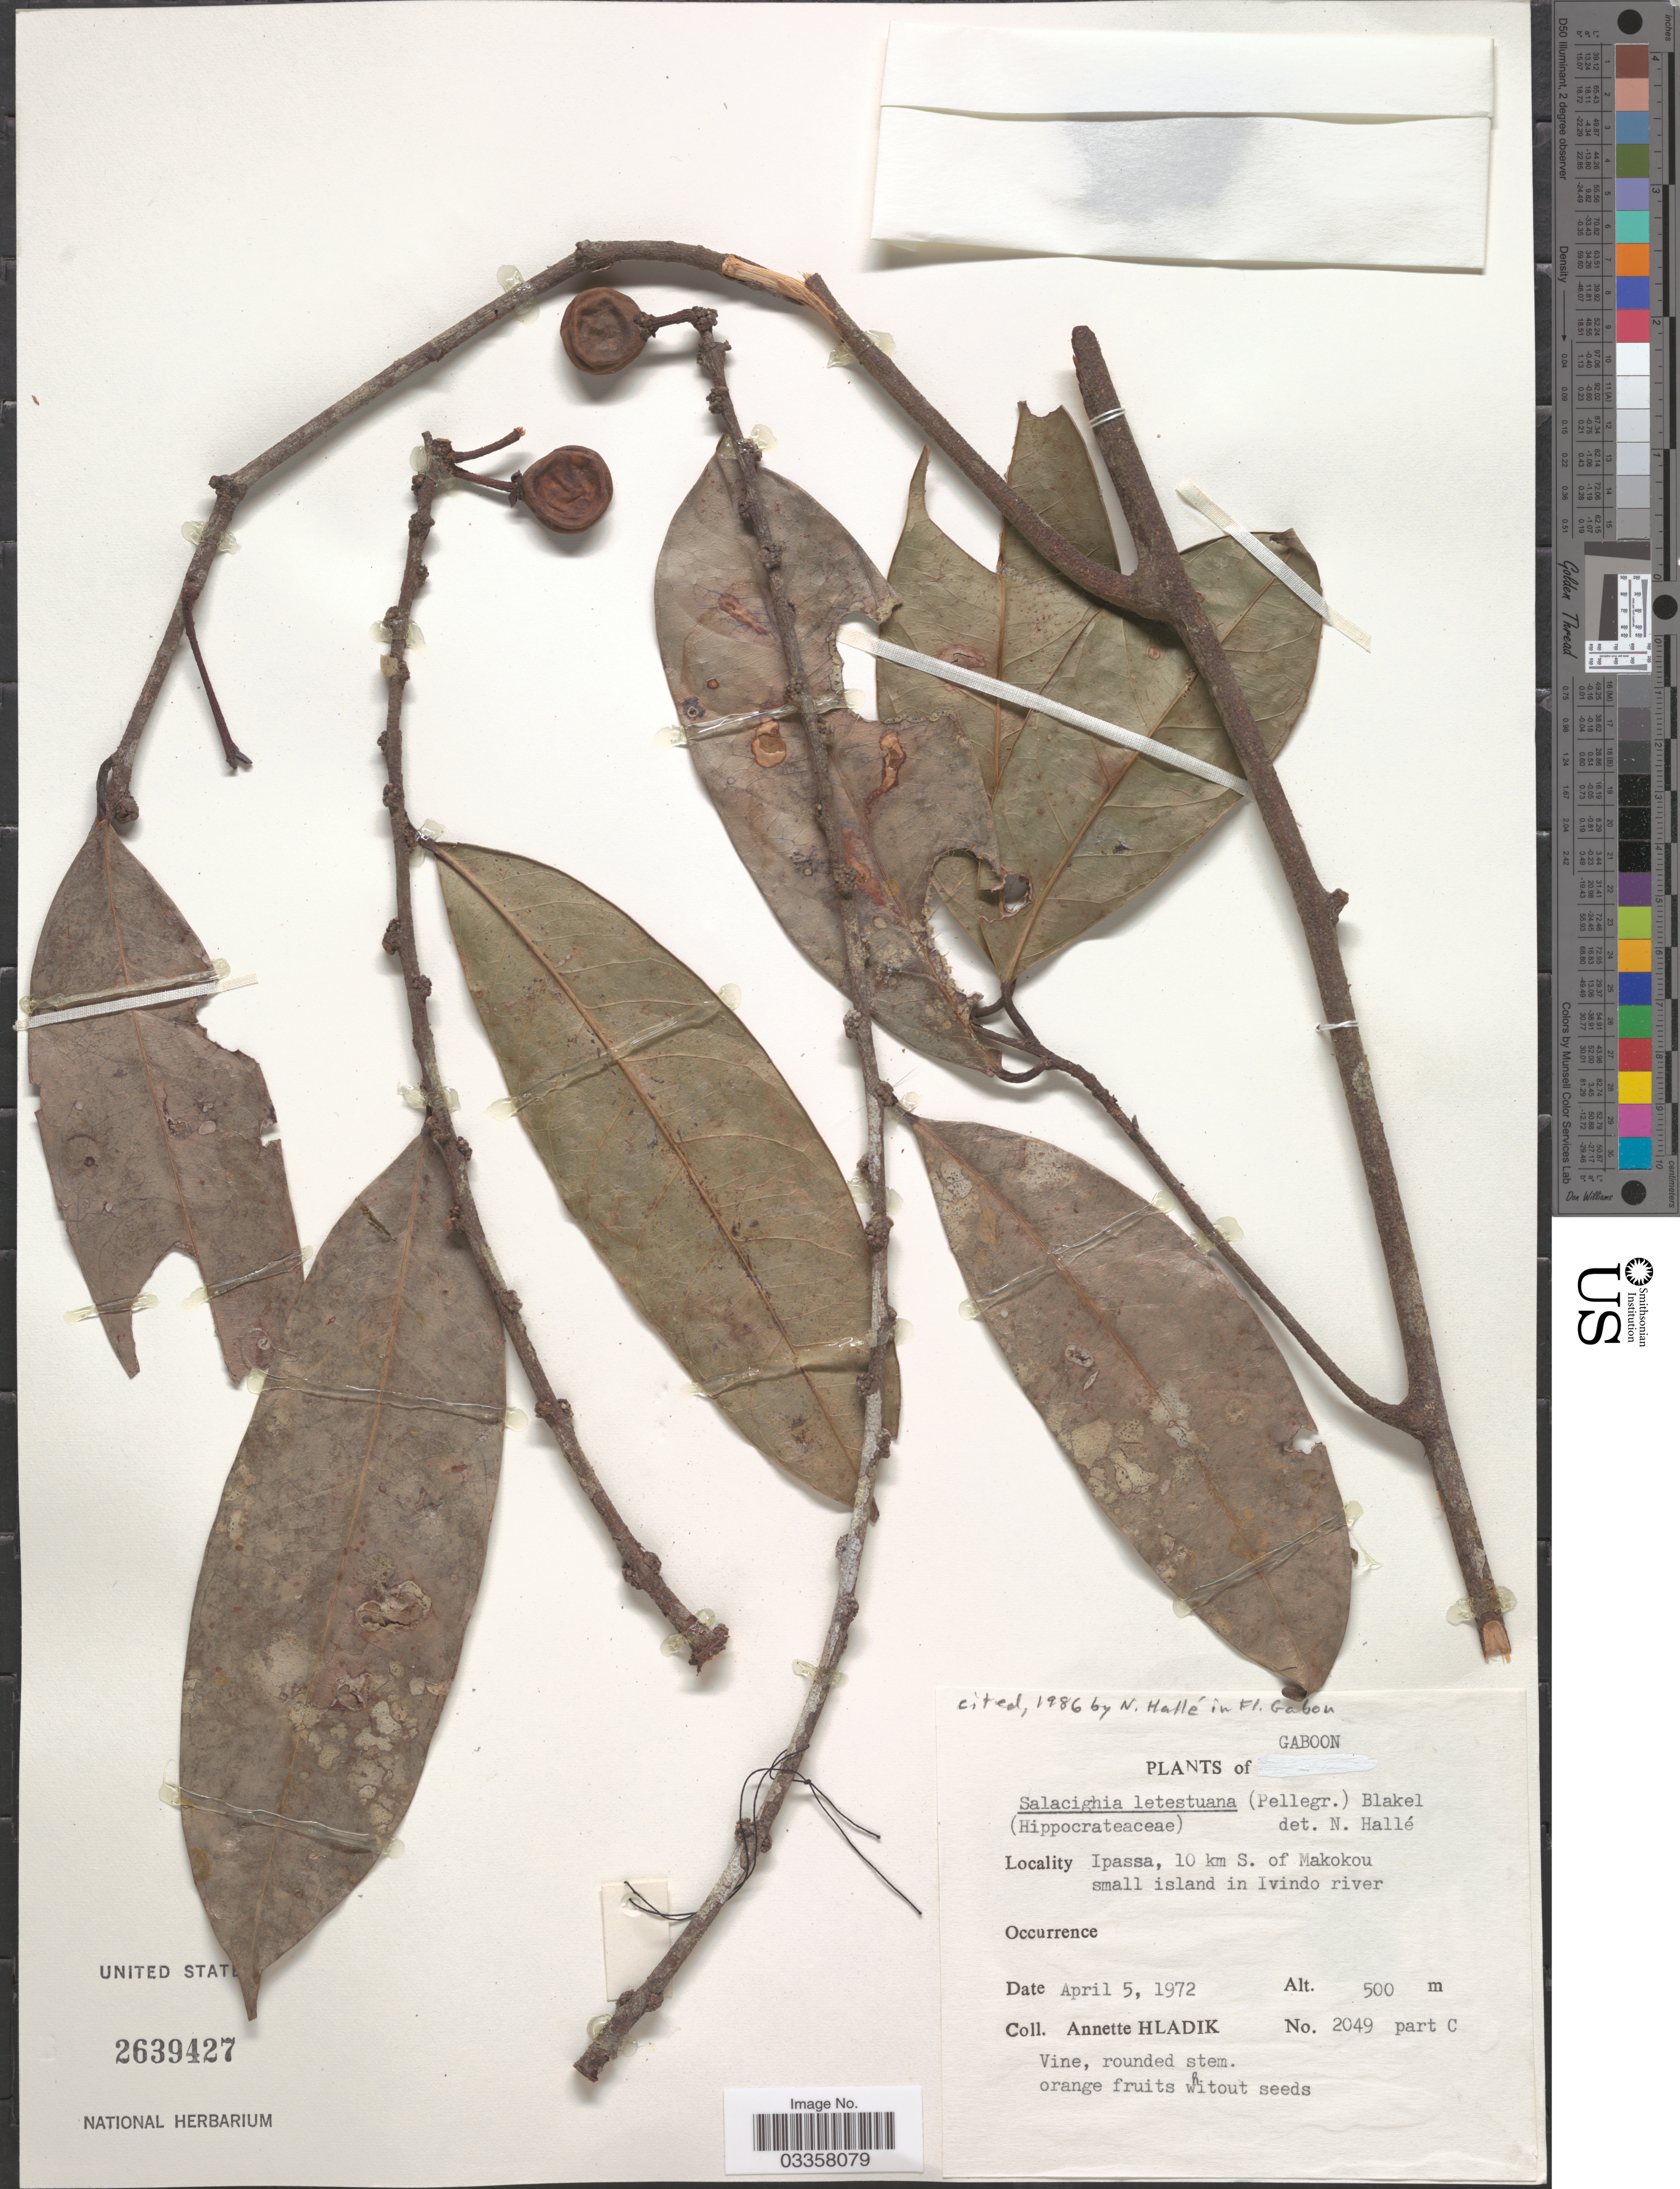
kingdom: Plantae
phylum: Tracheophyta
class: Magnoliopsida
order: Celastrales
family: Celastraceae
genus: Salacighia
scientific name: Salacighia letestuana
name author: (Pellegr.) Blakelock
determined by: Hallé, N.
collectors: A. Hladik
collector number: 2049 part c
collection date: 1972-04-05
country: Gabon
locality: Gaboon, Ipassa, 10 km S. of Makokou small island in Ivindo river.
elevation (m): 500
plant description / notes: cited by N. Hallé in Fl. Gabon, 1986, updated to currently accepted name, 2025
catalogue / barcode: US 2639427